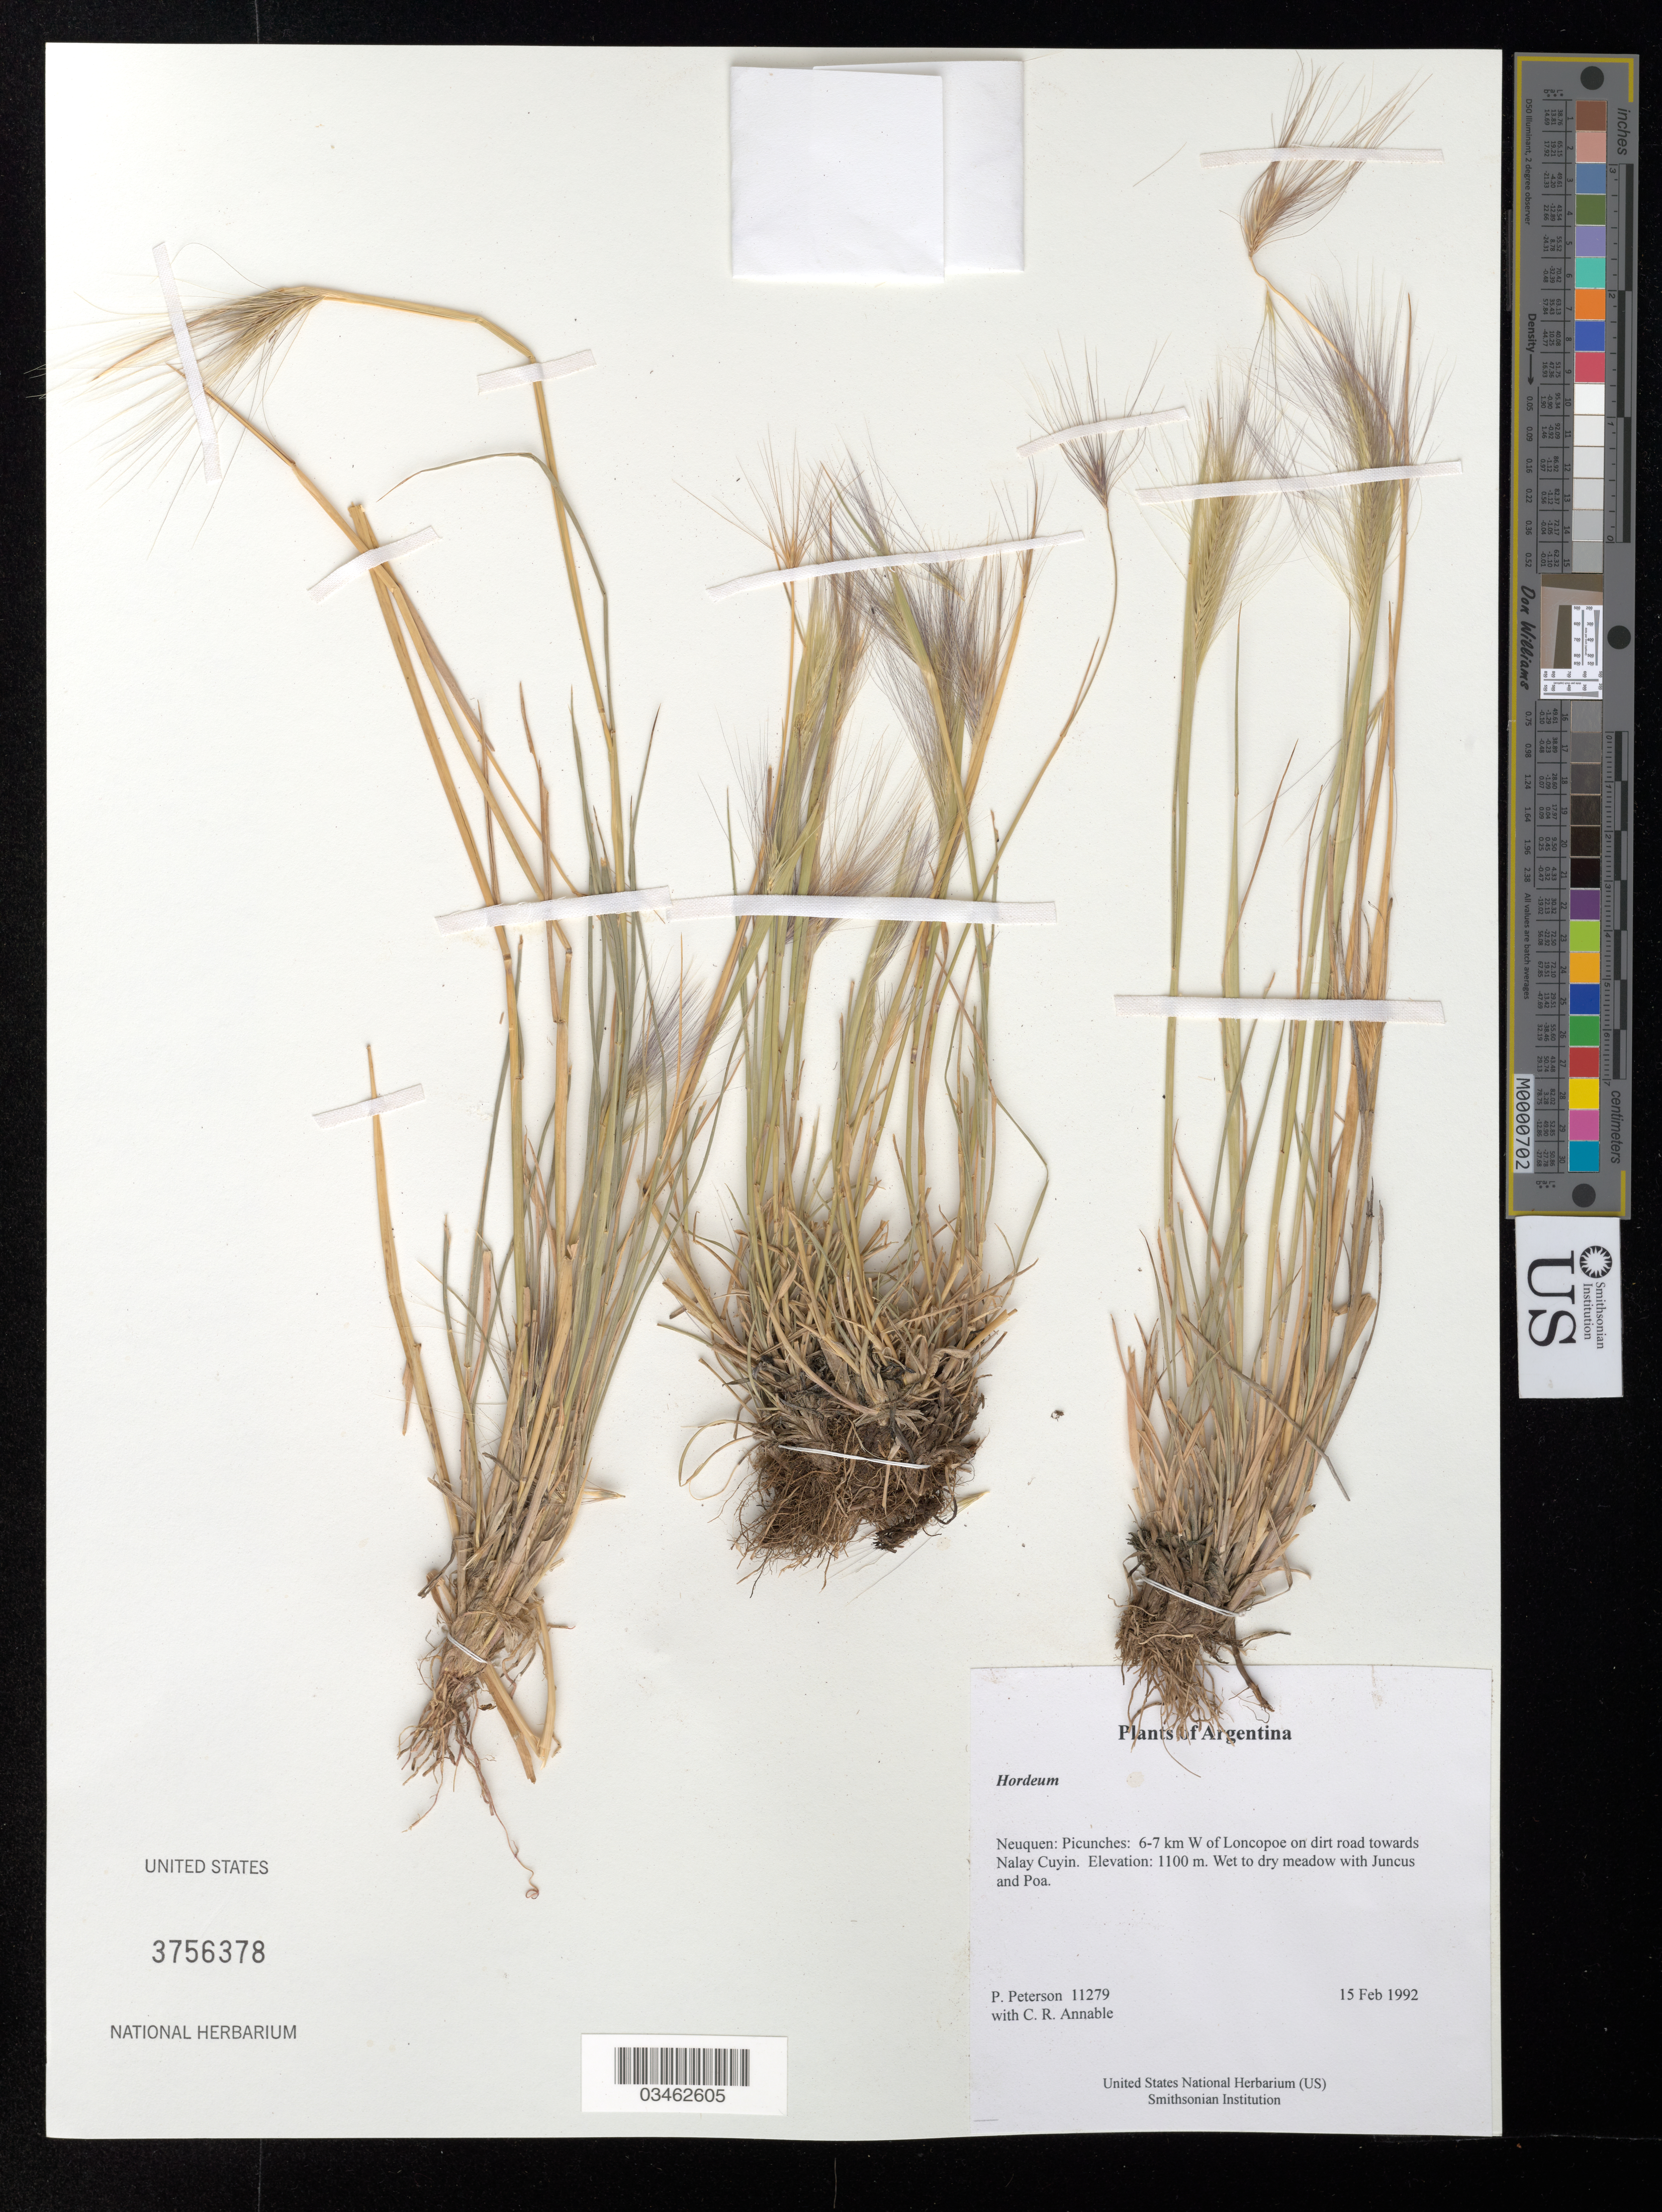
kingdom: Plantae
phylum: Tracheophyta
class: Liliopsida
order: Poales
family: Poaceae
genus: Hordeum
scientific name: Hordeum sp.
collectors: P. M. Peterson & C. R. Annable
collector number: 11279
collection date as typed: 15 Feb 1992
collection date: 1992-02-15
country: Argentina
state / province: Neuquen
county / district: Picunches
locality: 6-7 km W of Loncopoe on dirt road towards Nalay Cuyin.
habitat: Wet to dry meadow with Juncus and Poa.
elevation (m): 1100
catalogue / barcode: US 3756378